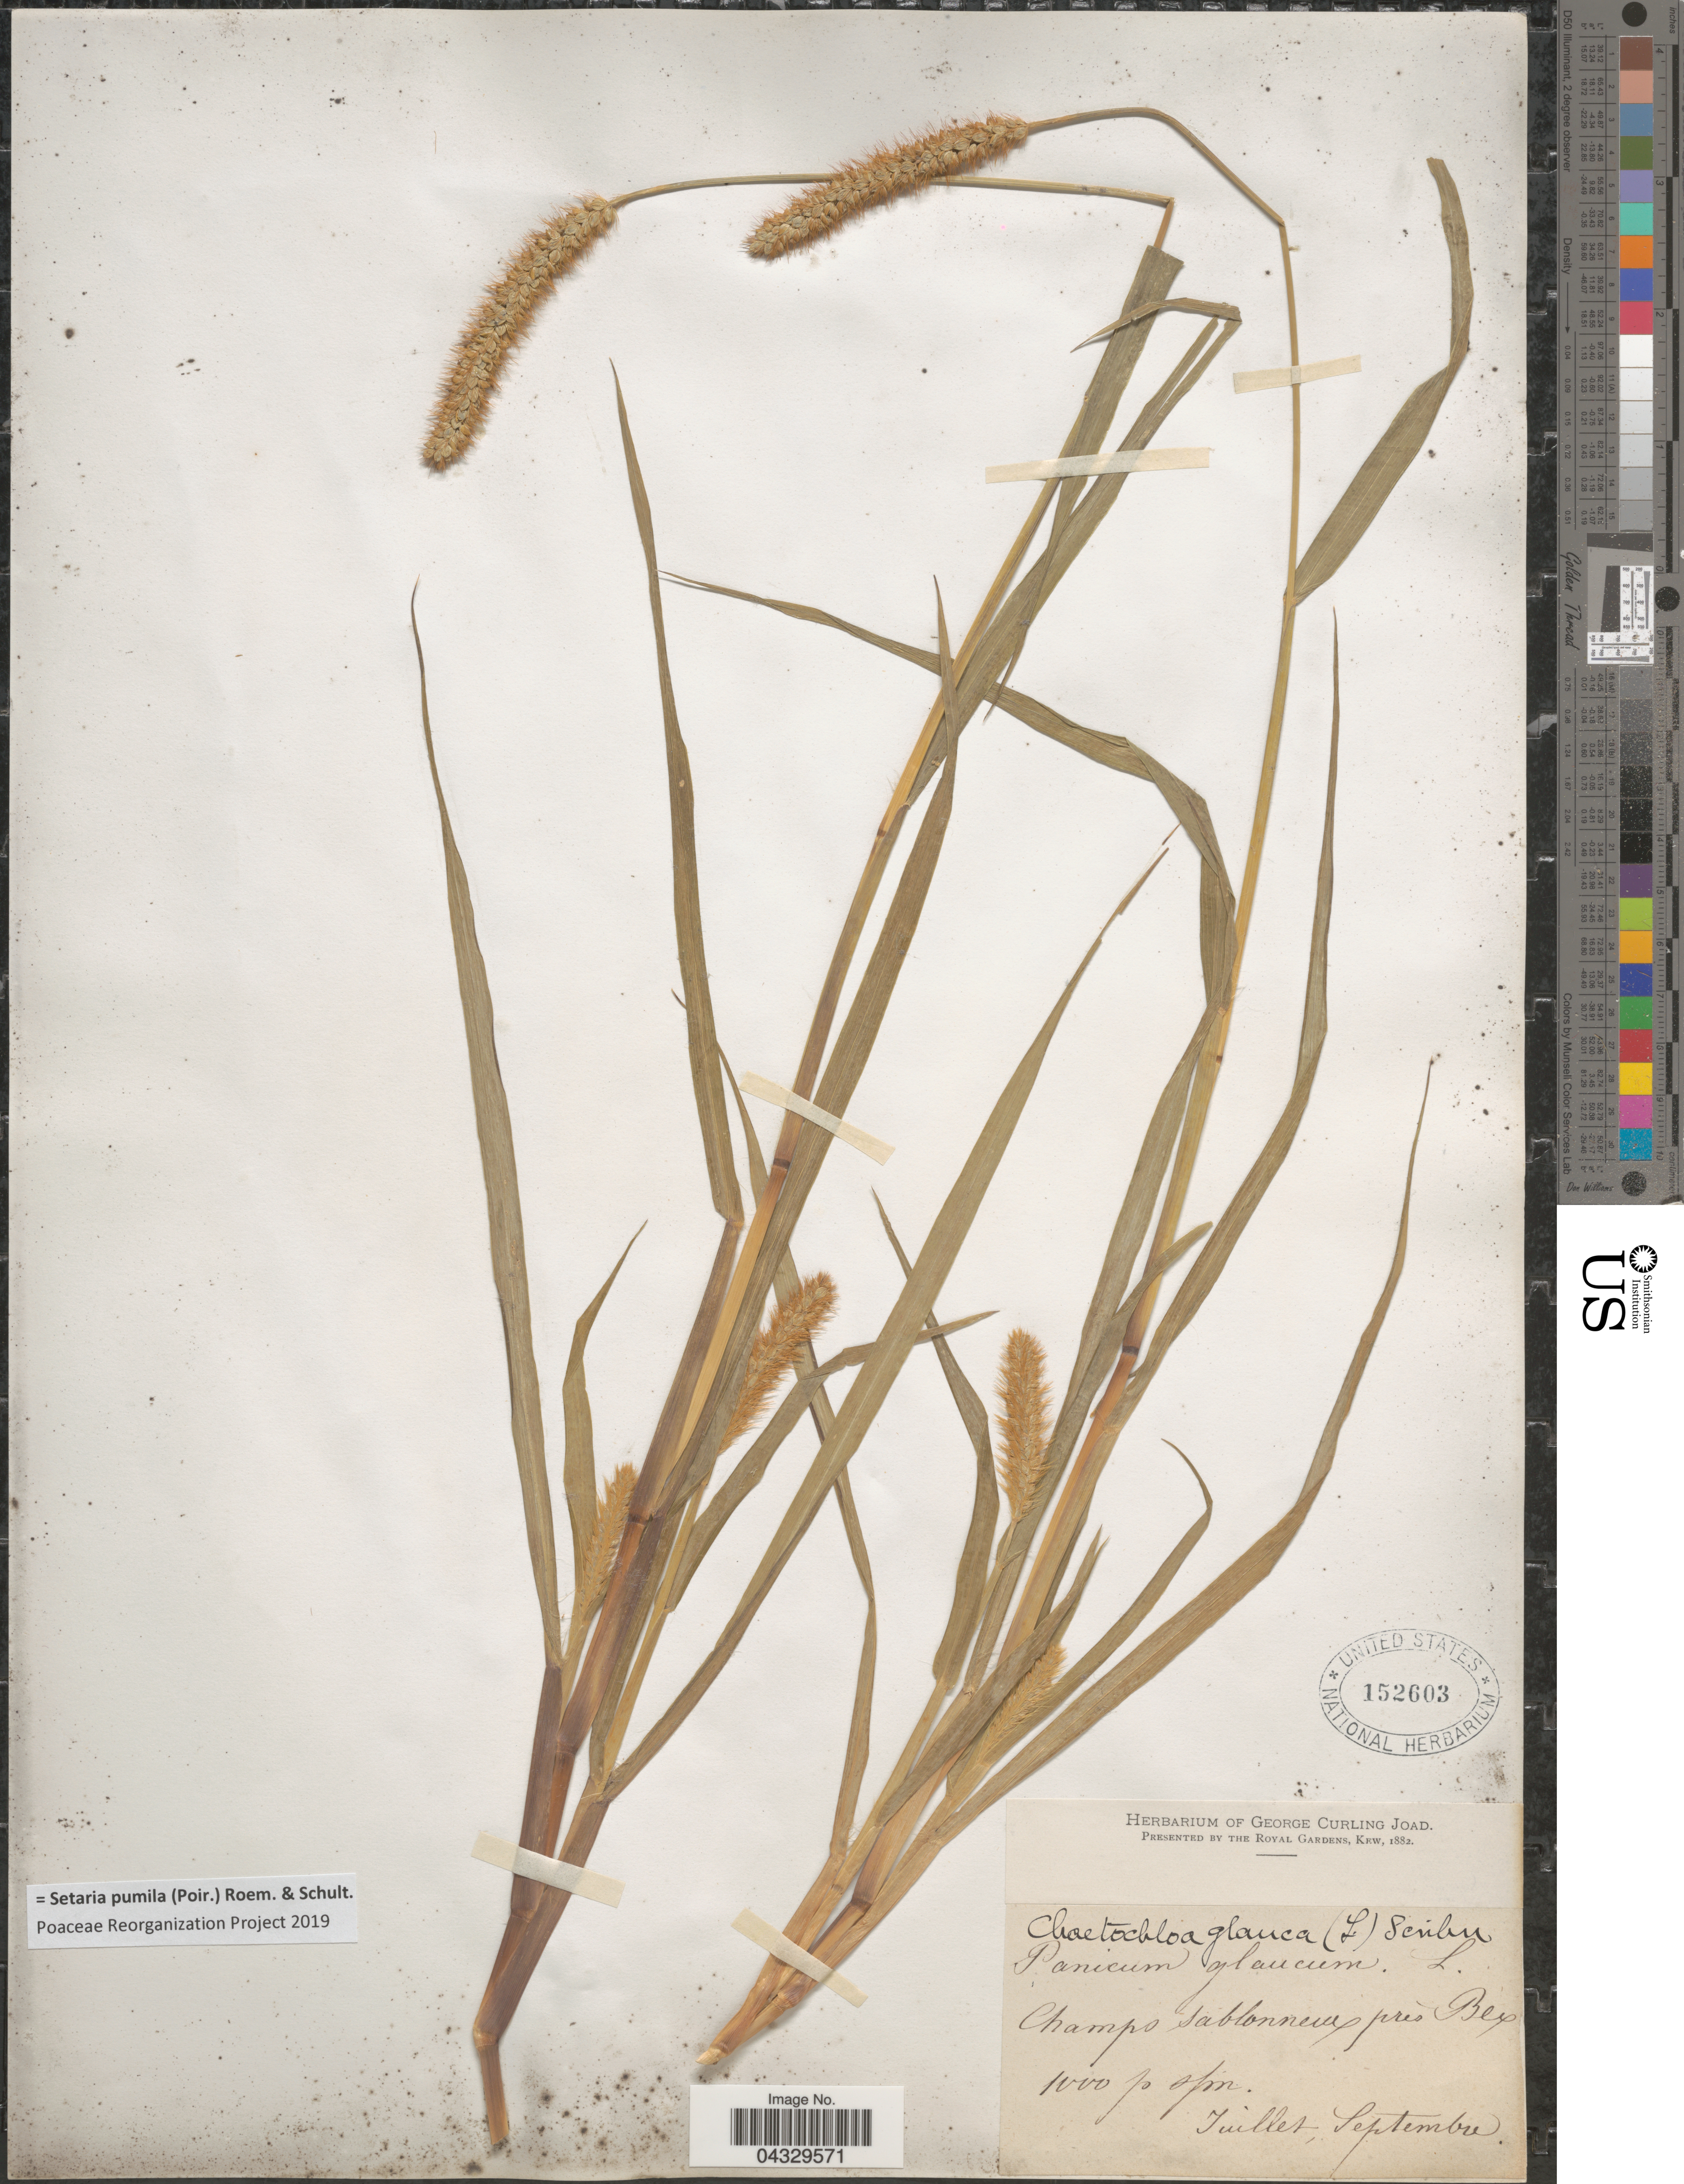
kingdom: Plantae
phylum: Tracheophyta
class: Liliopsida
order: Poales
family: Poaceae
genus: Setaria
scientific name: Setaria pumila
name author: (Poir.) Roem. & Schult.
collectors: ex herb. George Curling Joad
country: Switzerland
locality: Champs sablonneux près Bex.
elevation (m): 1000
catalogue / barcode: US 152603